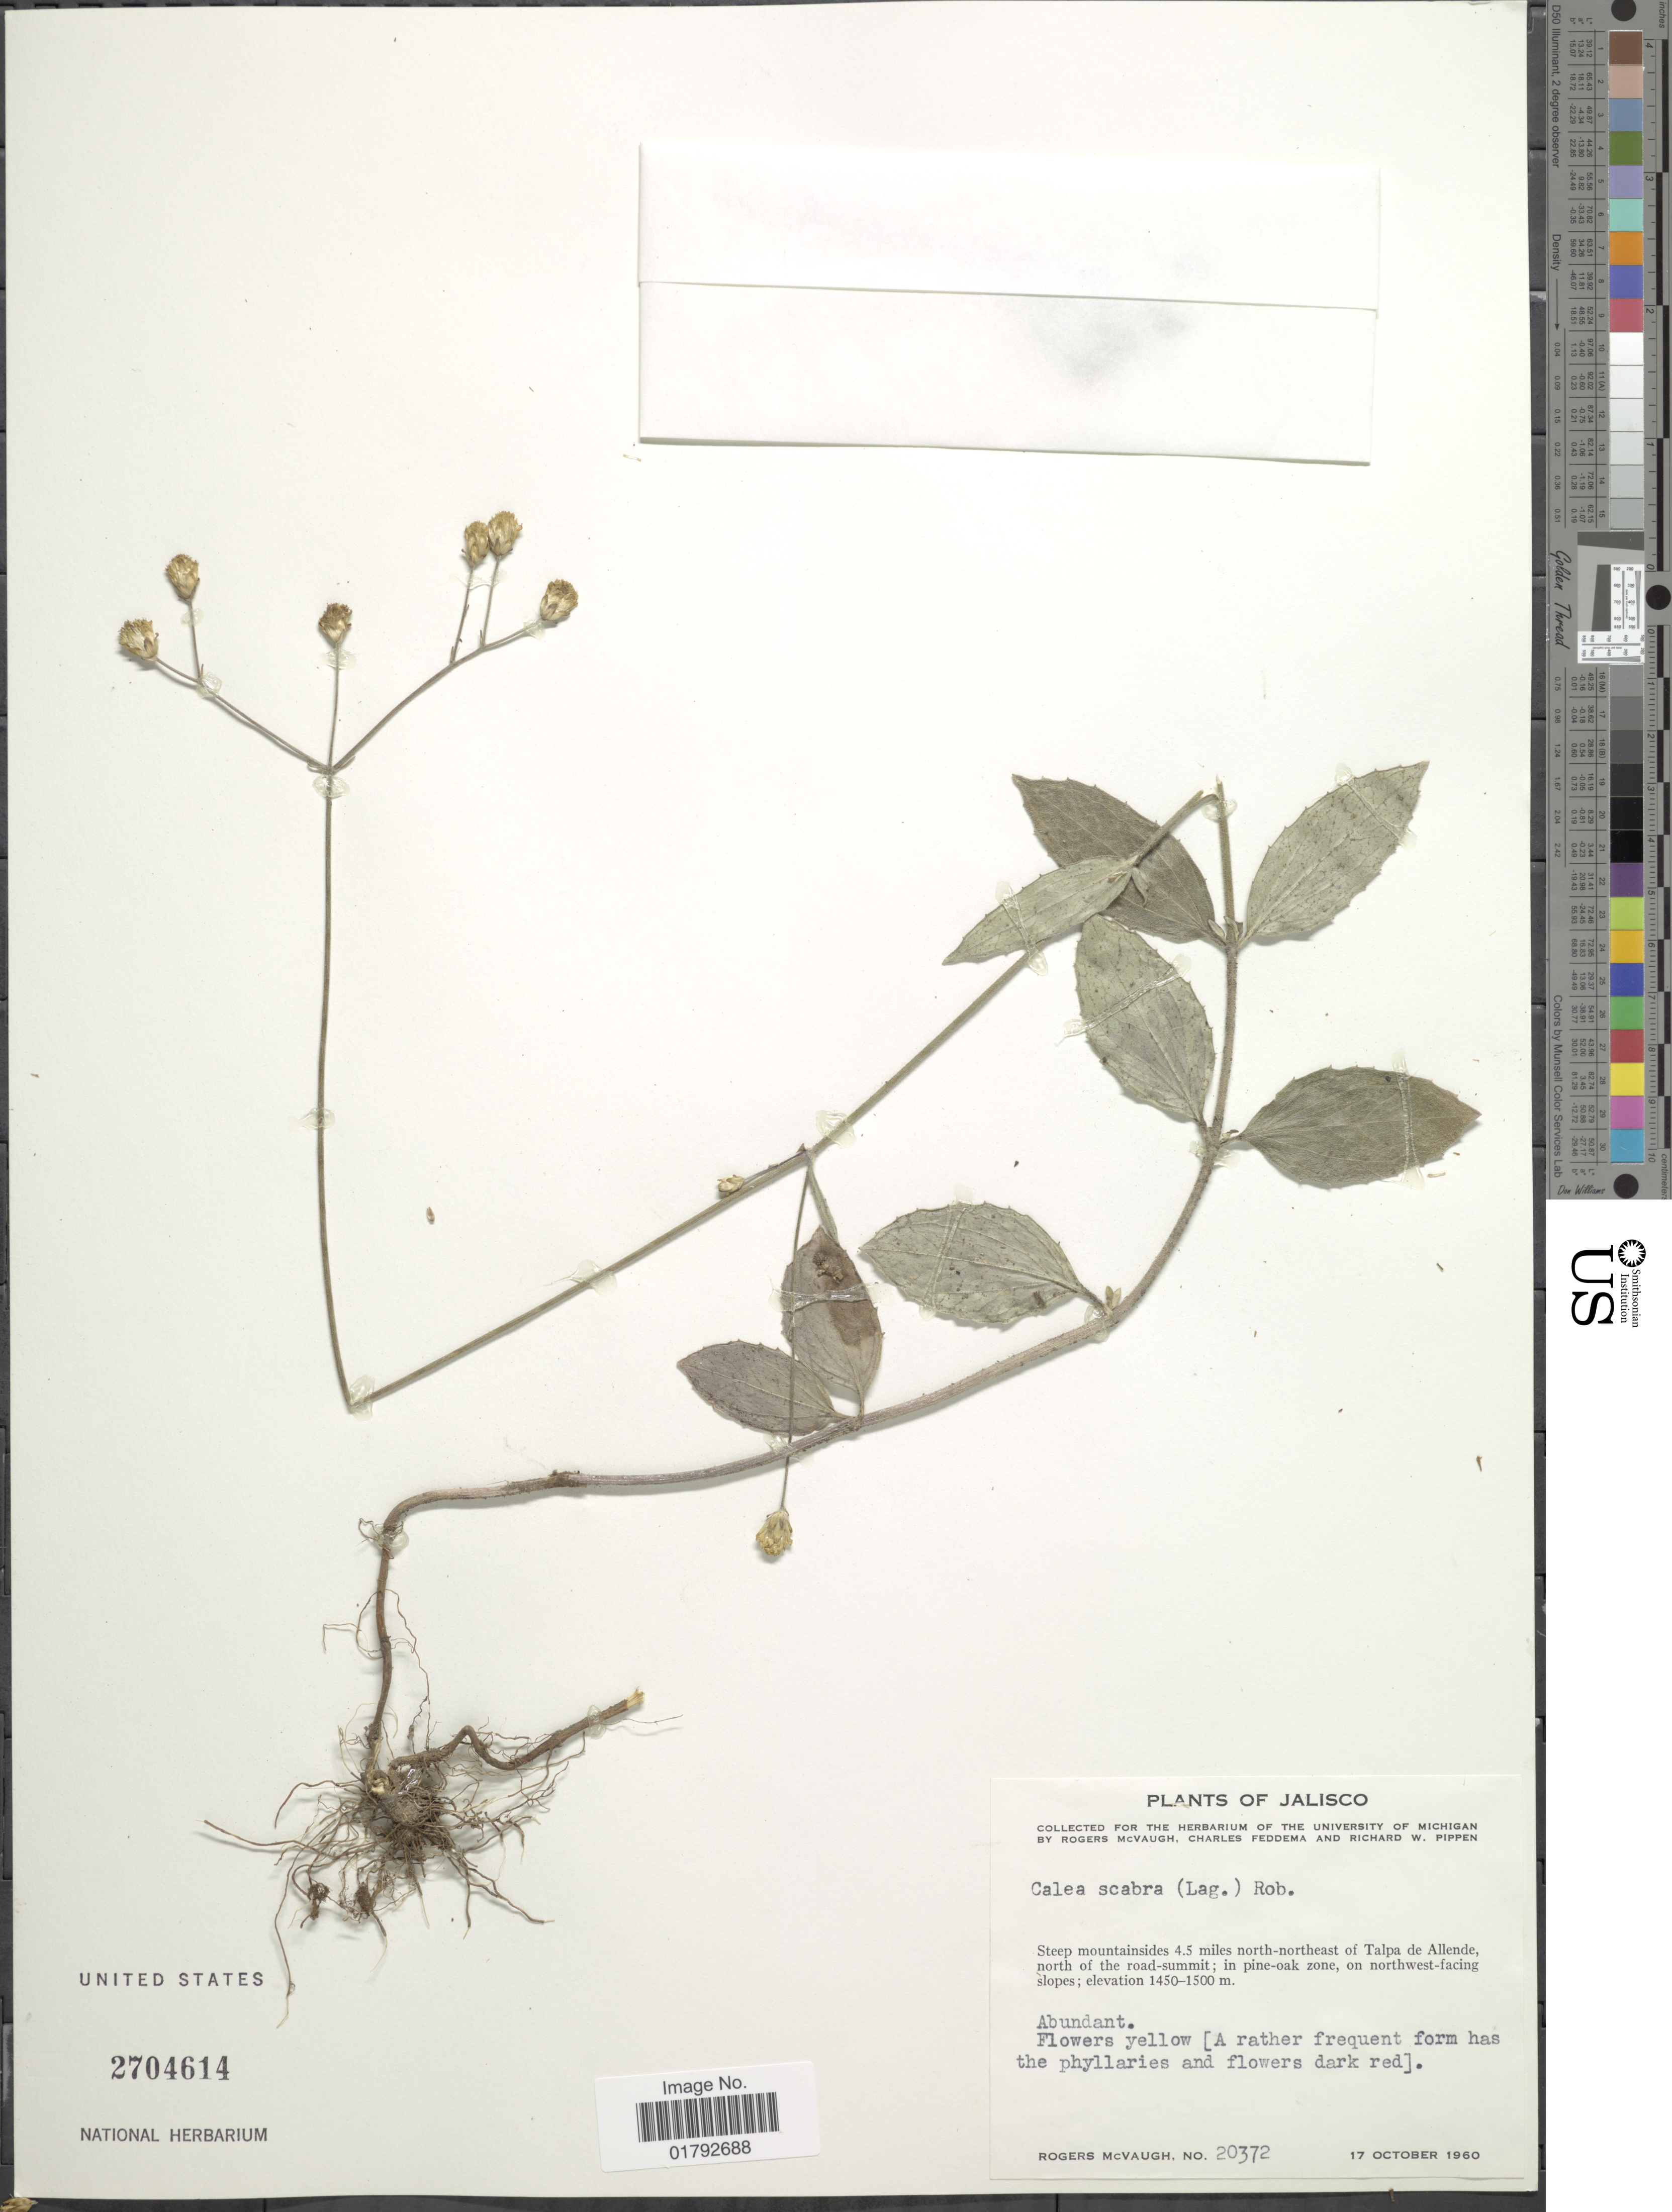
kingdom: Plantae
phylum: Tracheophyta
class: Magnoliopsida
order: Asterales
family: Asteraceae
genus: Alloispermum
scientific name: Alloispermum scabrum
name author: (Lag.) H. Rob.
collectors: R. McVaugh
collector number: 20372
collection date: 1960-10-17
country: Mexico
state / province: Jalisco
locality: Steep mountainsides 4.5 miles north-northeast of Talpa de Allende, north of the road-summit; in pine-oak zone, on northwest facing slopes.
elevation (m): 1450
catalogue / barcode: US 2704614